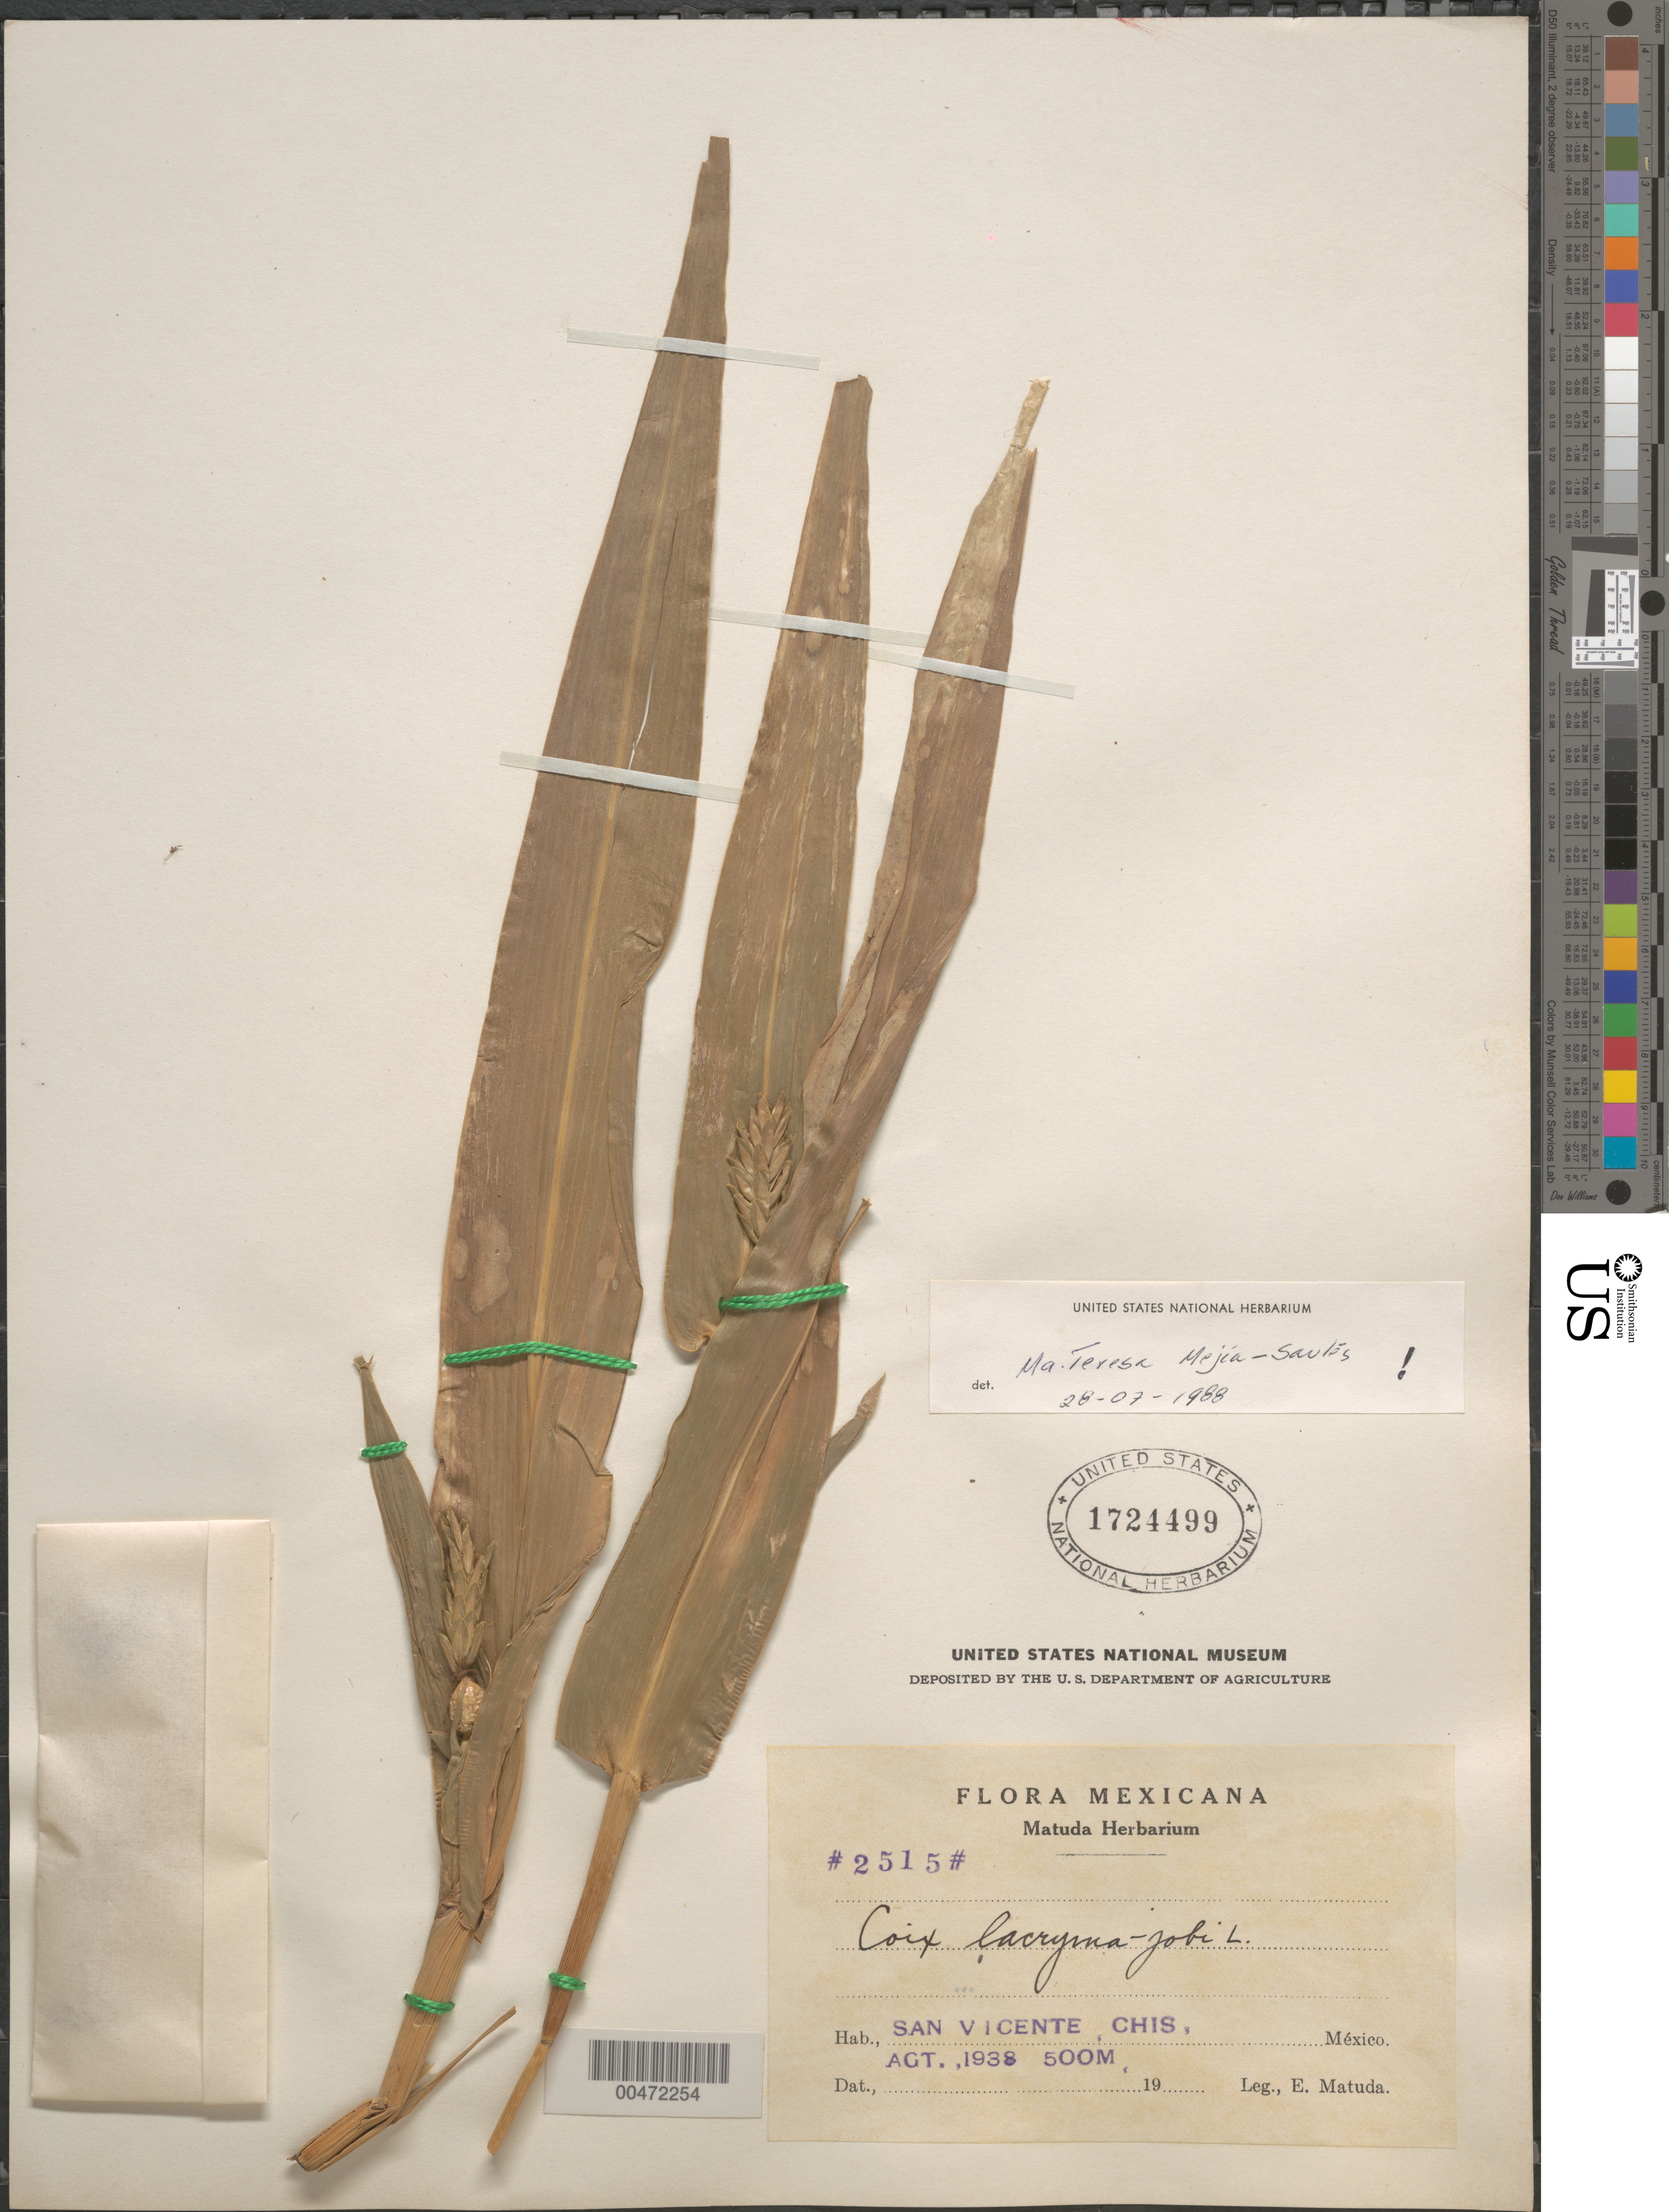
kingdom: Plantae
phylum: Tracheophyta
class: Liliopsida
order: Poales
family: Poaceae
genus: Coix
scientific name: Coix lacryma-jobi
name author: L.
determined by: Mejía-Sauls, M. T.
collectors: E. Matuda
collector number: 2515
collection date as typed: Aug 1938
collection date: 1938-08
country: Mexico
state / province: Chiapas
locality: San Vicente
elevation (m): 500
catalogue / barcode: US 1724499